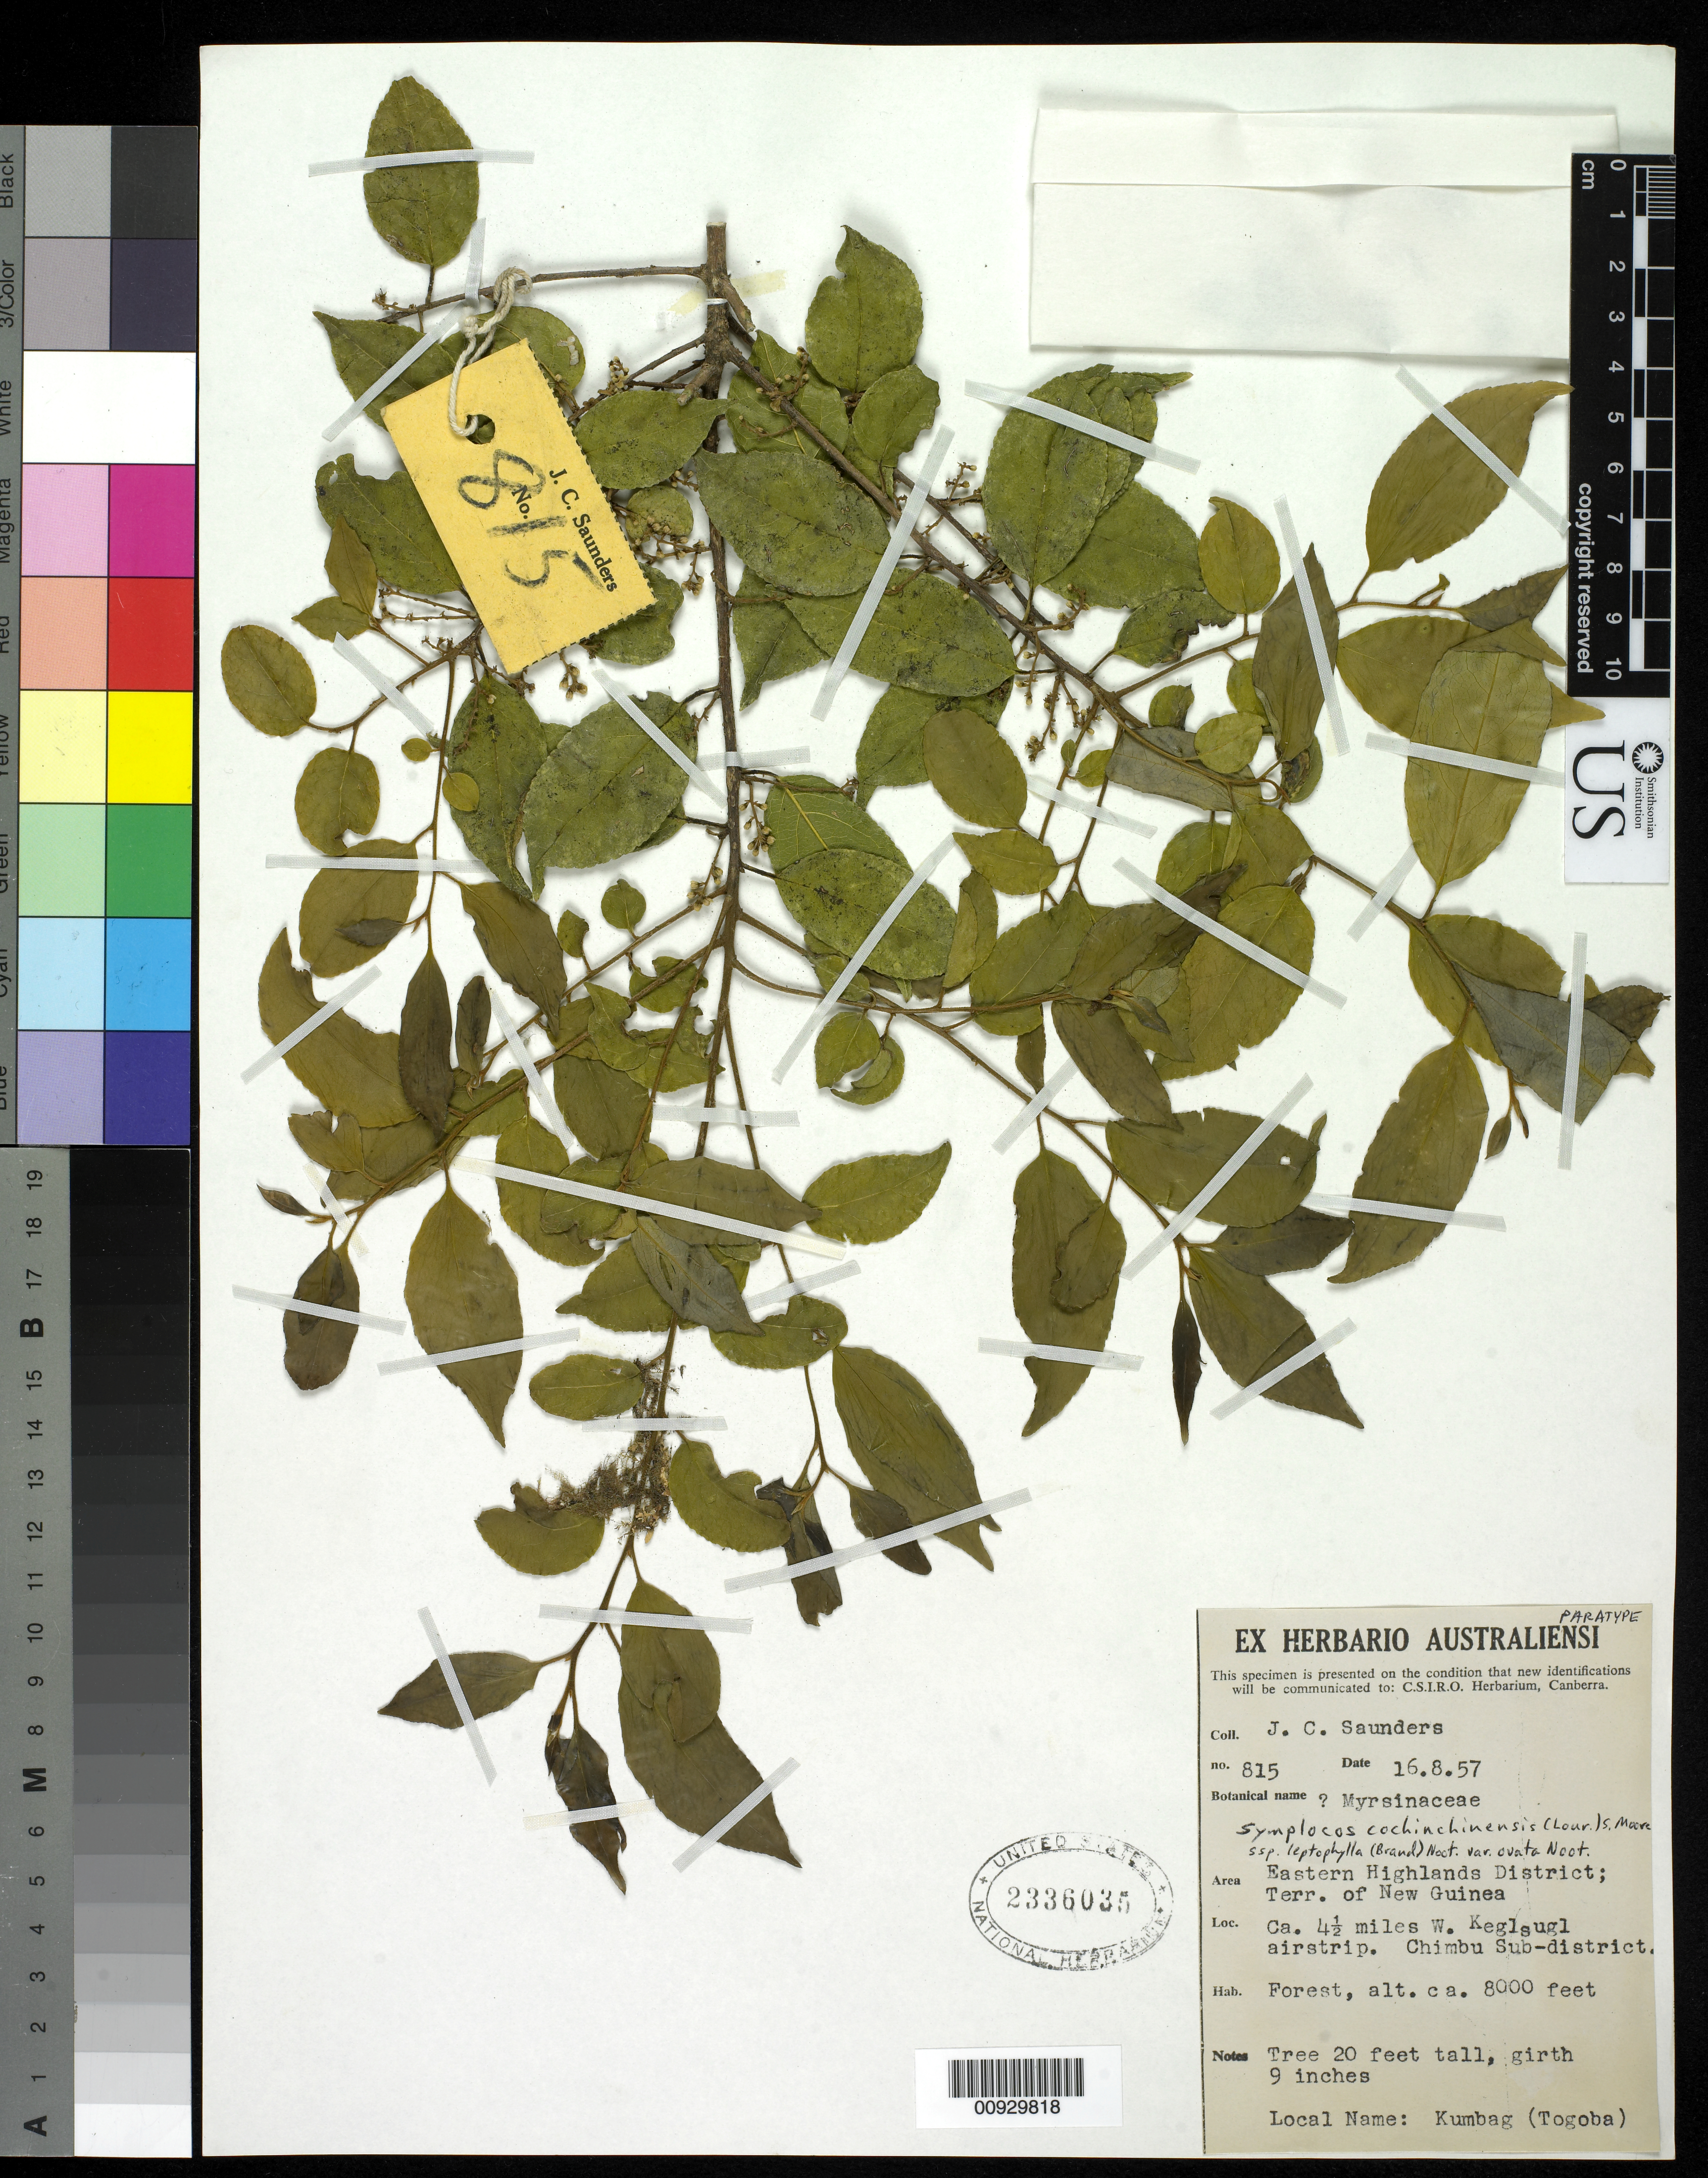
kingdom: Plantae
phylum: Tracheophyta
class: Magnoliopsida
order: Ericales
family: Symplocaceae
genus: Symplocos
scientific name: Symplocos cochinchinensis var. ovata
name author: Noot.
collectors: J. C. Saunders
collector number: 815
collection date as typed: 16 Aug 1957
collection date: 1957-08-16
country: Papua New Guinea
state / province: Eastern Highlands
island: New Guinea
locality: Ca. 4.5 miles W. Keglsugl airstrip. Chimbu Sub-district.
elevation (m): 2438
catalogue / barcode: US 2336035